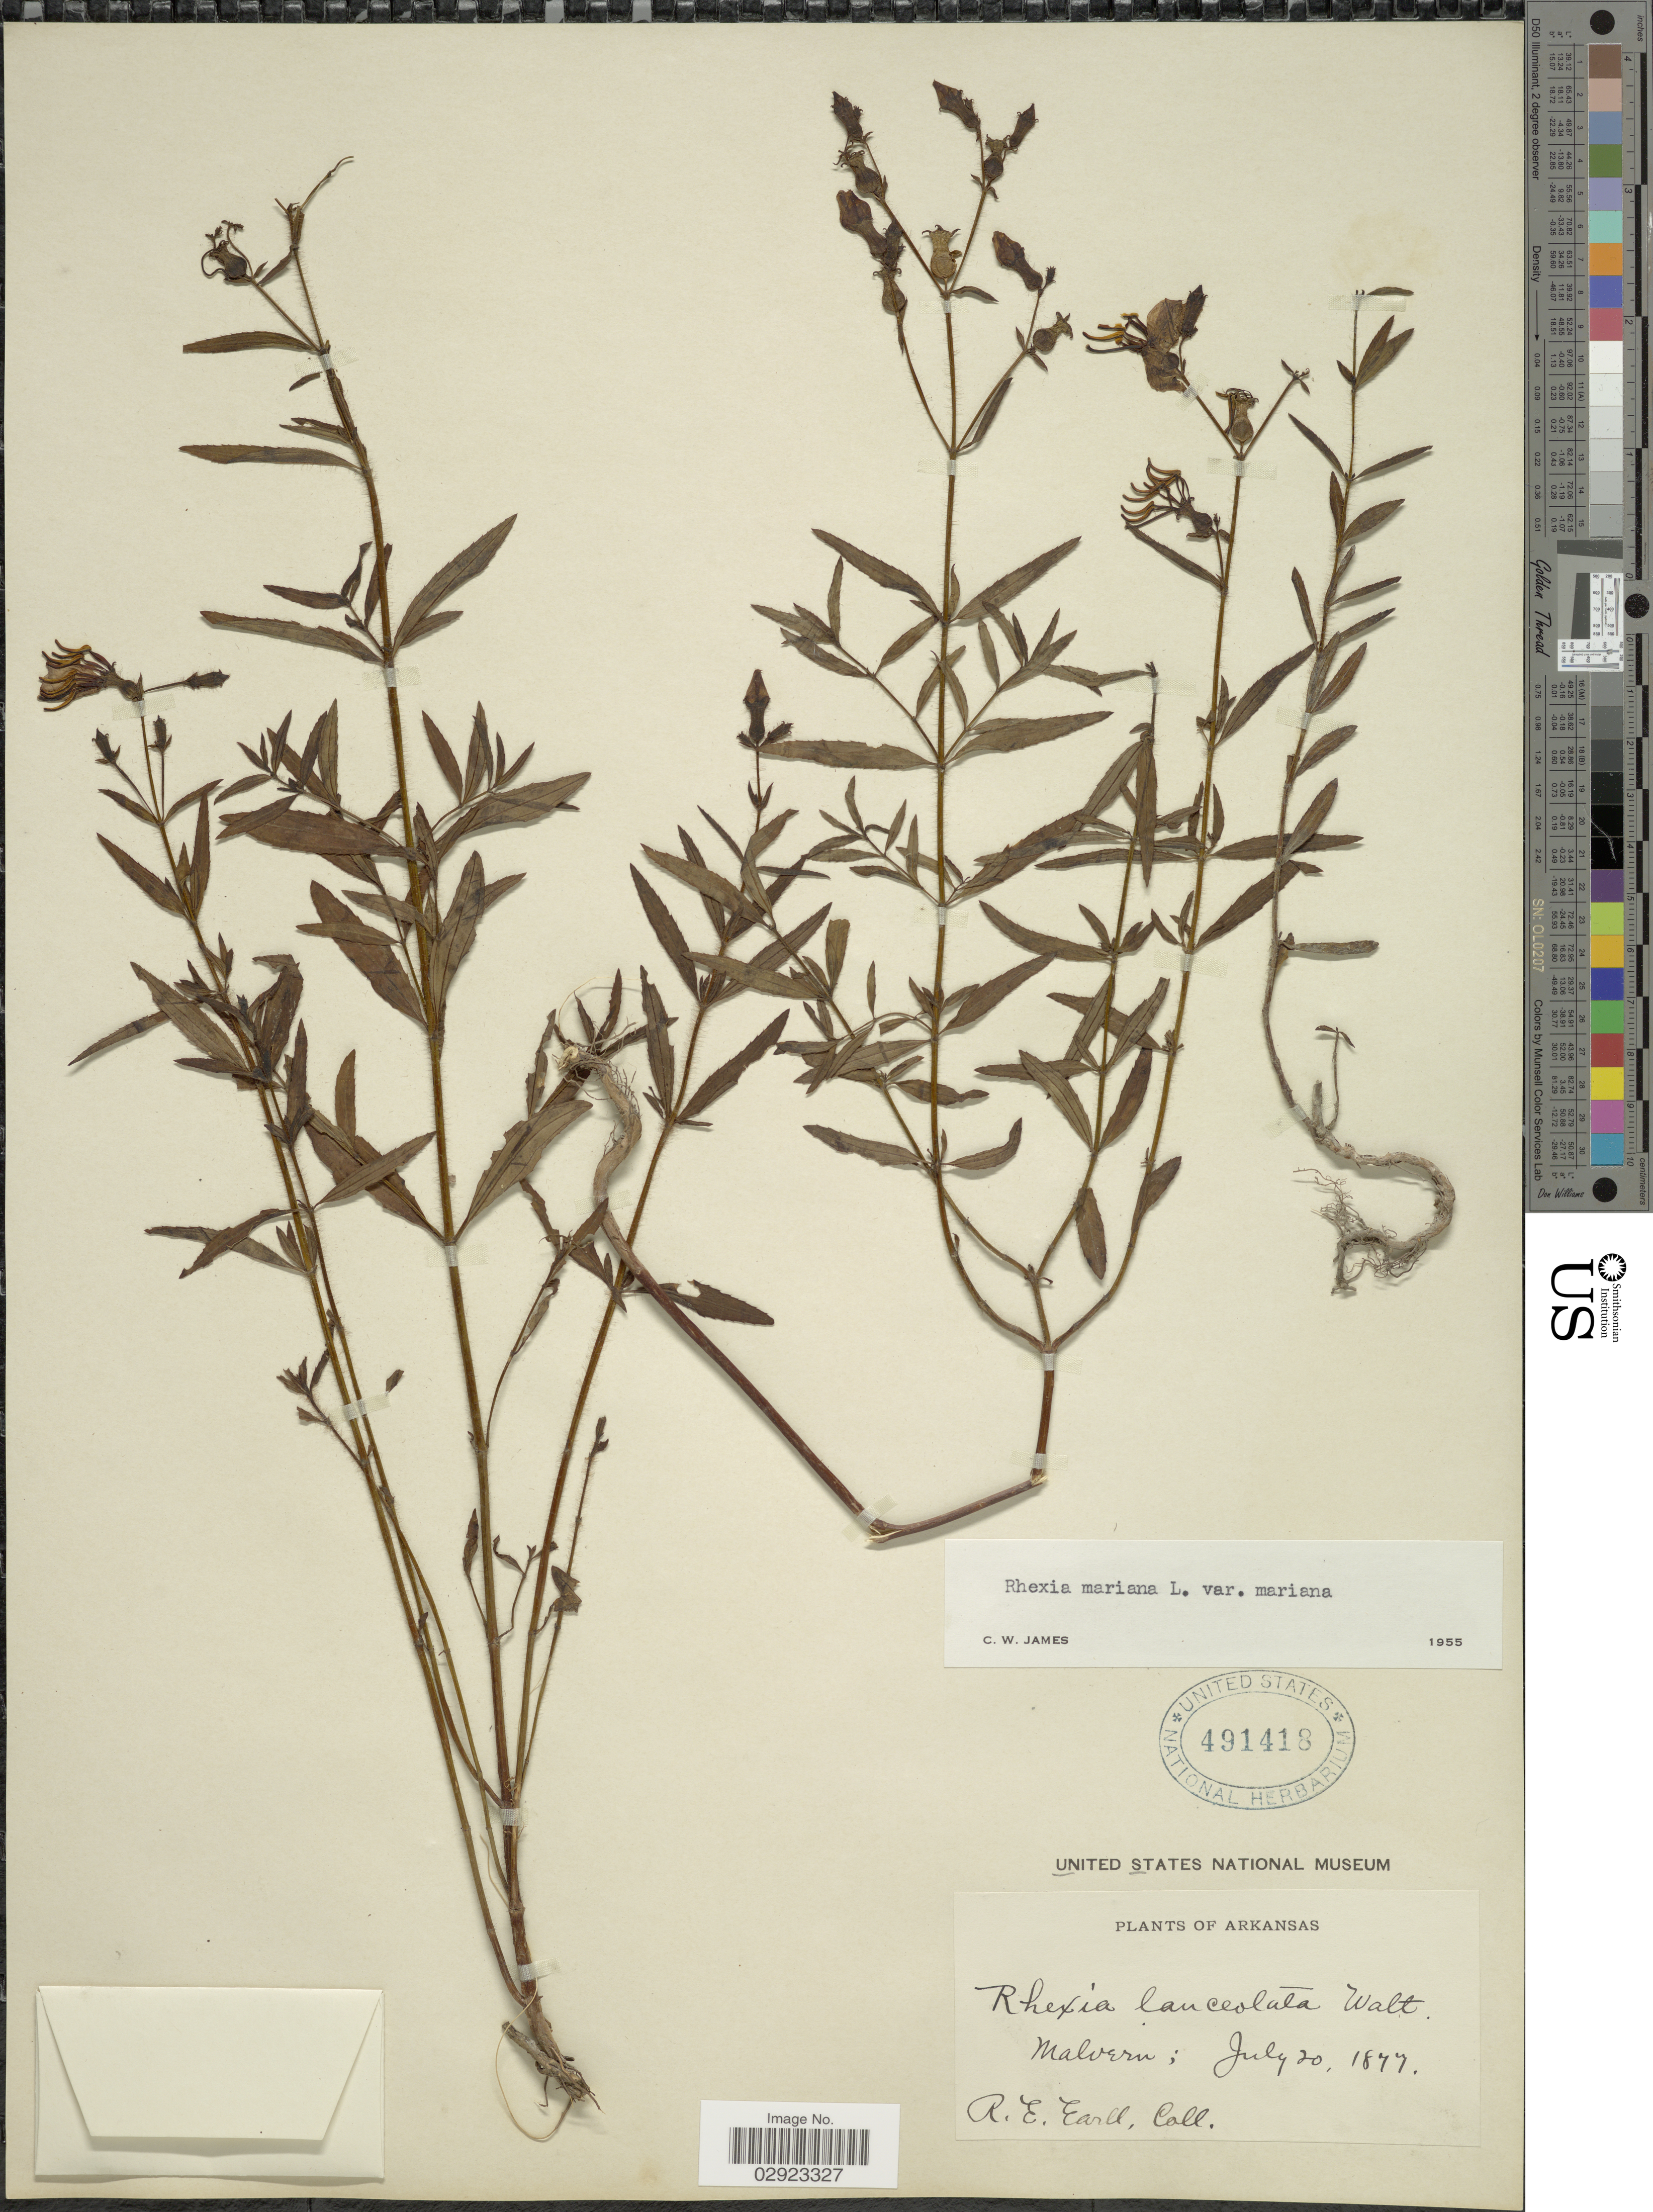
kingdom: Plantae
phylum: Tracheophyta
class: Magnoliopsida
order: Myrtales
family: Melastomataceae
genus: Rhexia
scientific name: Rhexia mariana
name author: L.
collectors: R. Earll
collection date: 1877-07-20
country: United States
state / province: Arkansas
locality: Malvern.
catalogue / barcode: US 491418